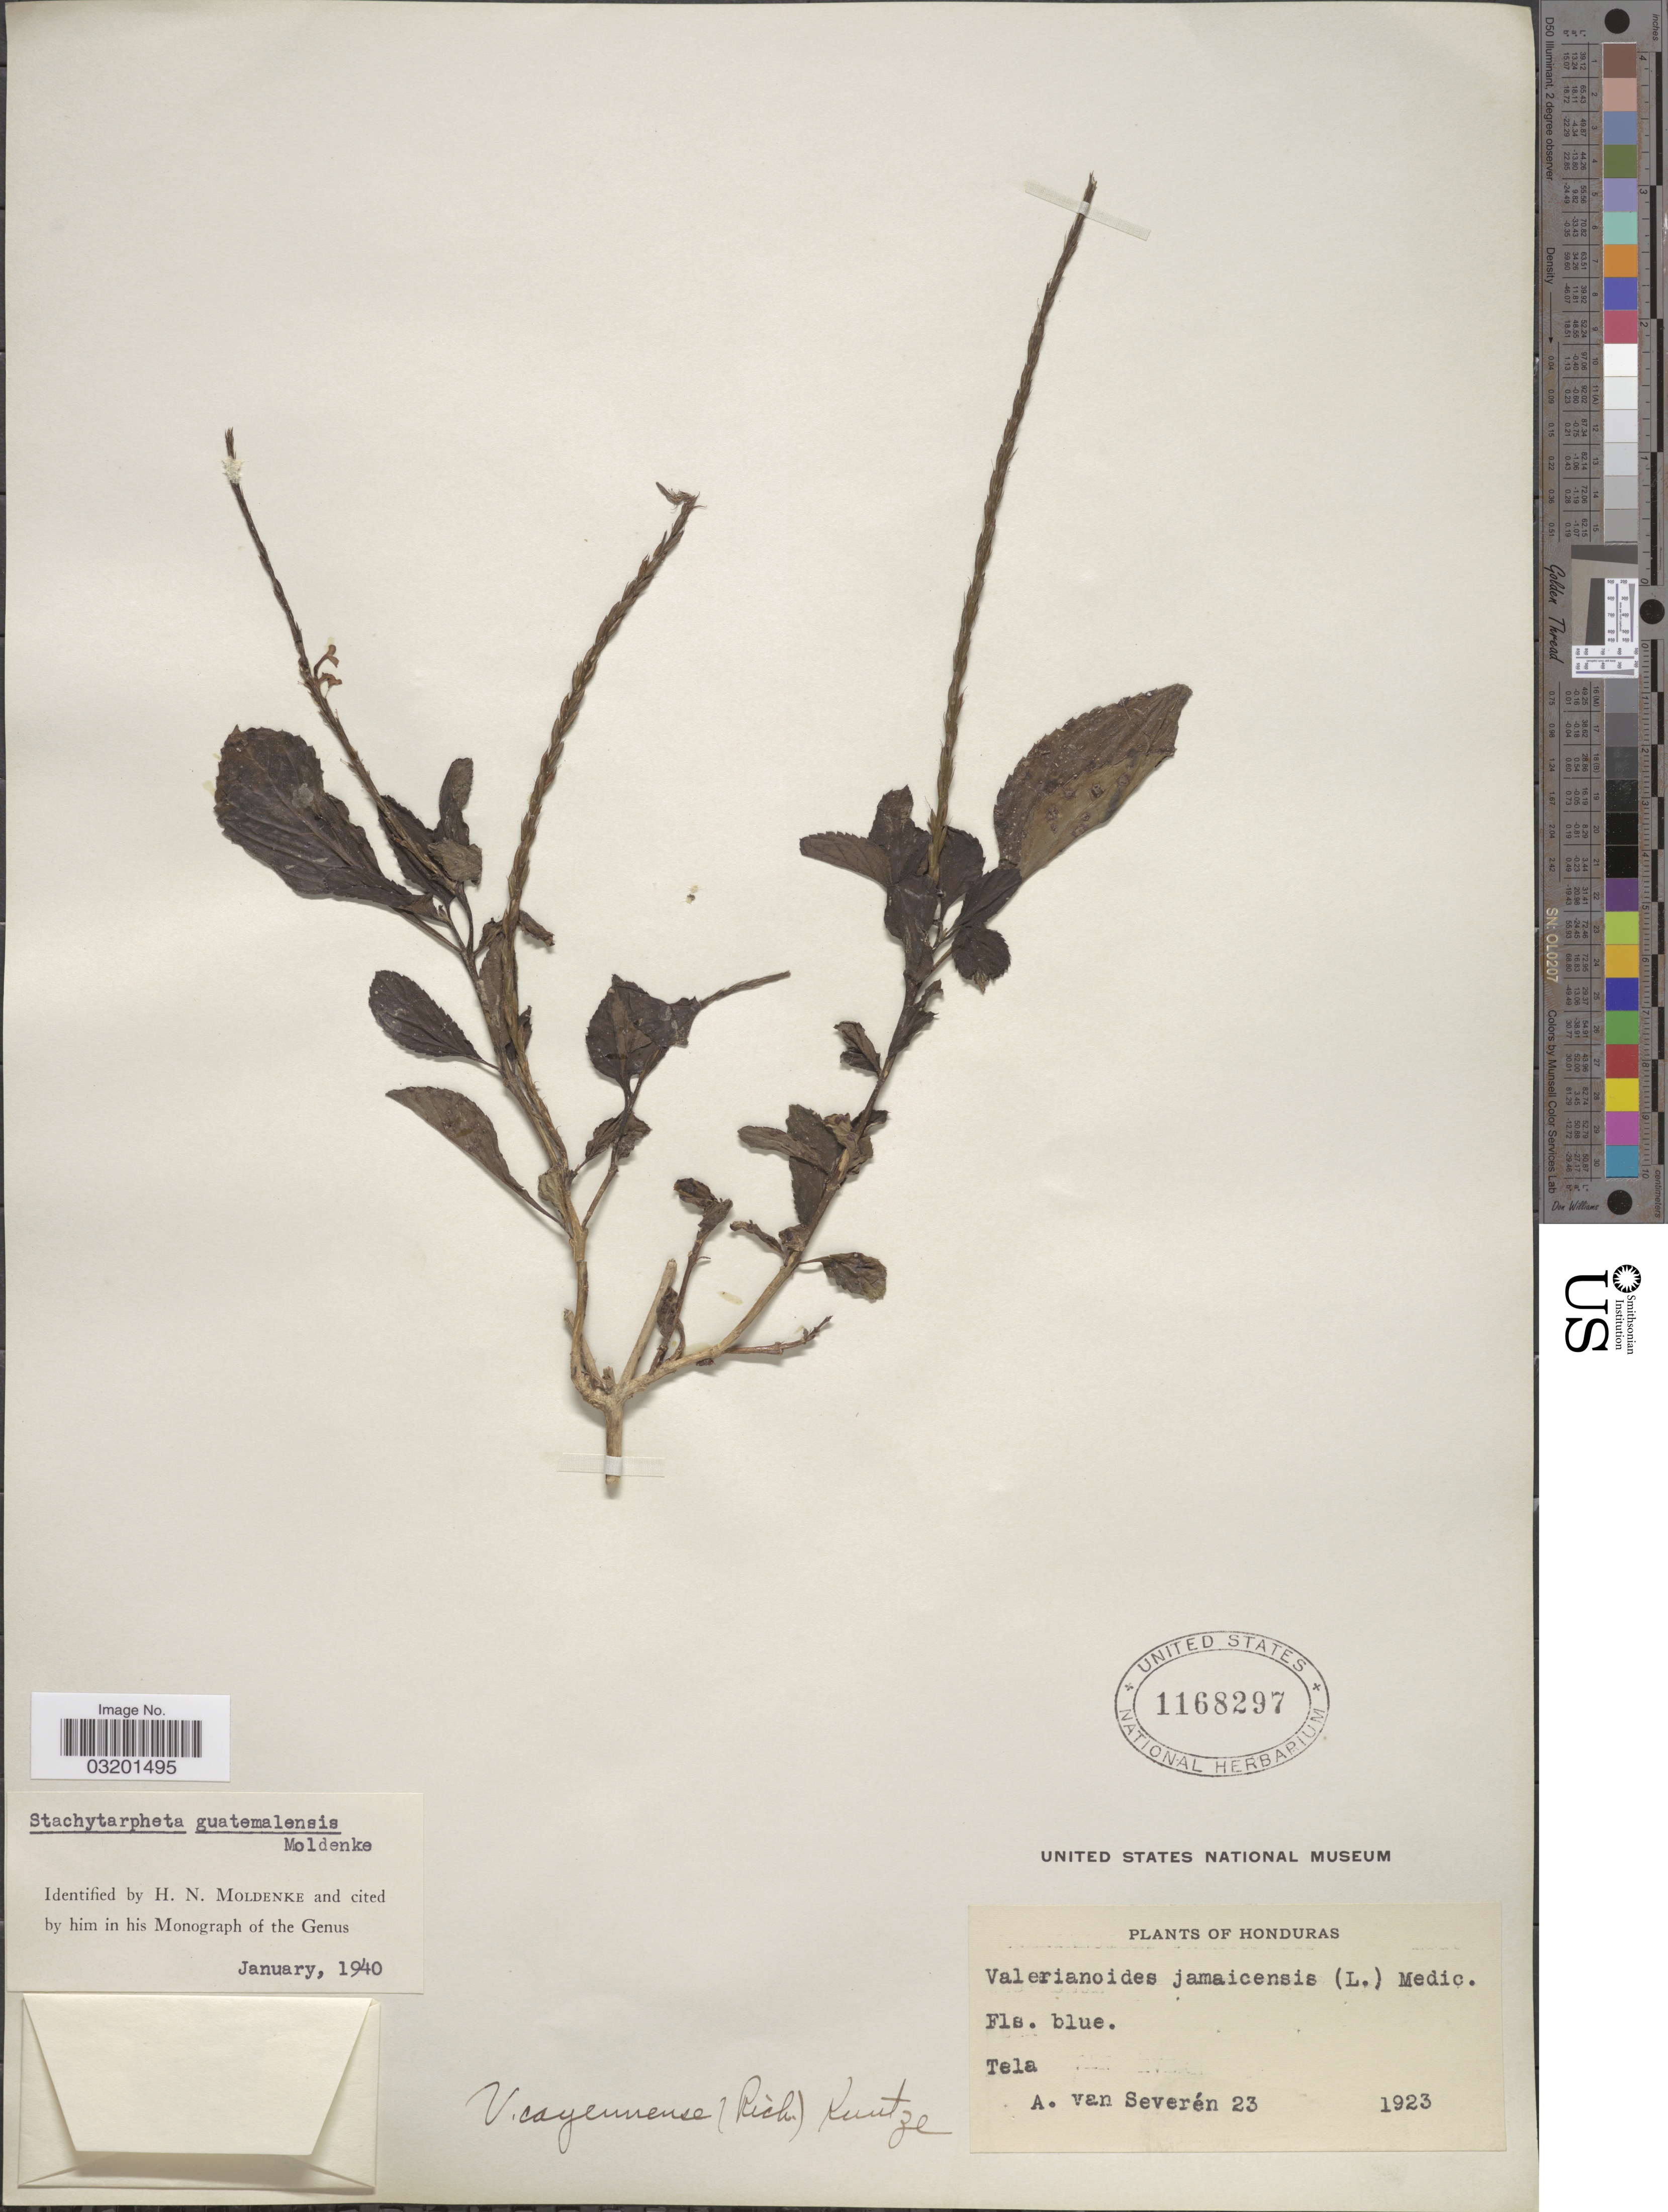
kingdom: Plantae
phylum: Tracheophyta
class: Magnoliopsida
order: Lamiales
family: Verbenaceae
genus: Stachytarpheta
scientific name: Stachytarpheta guatemalensis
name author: Moldenke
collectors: A. Van Severen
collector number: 23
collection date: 1923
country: Honduras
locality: Tela.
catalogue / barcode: US 1168297